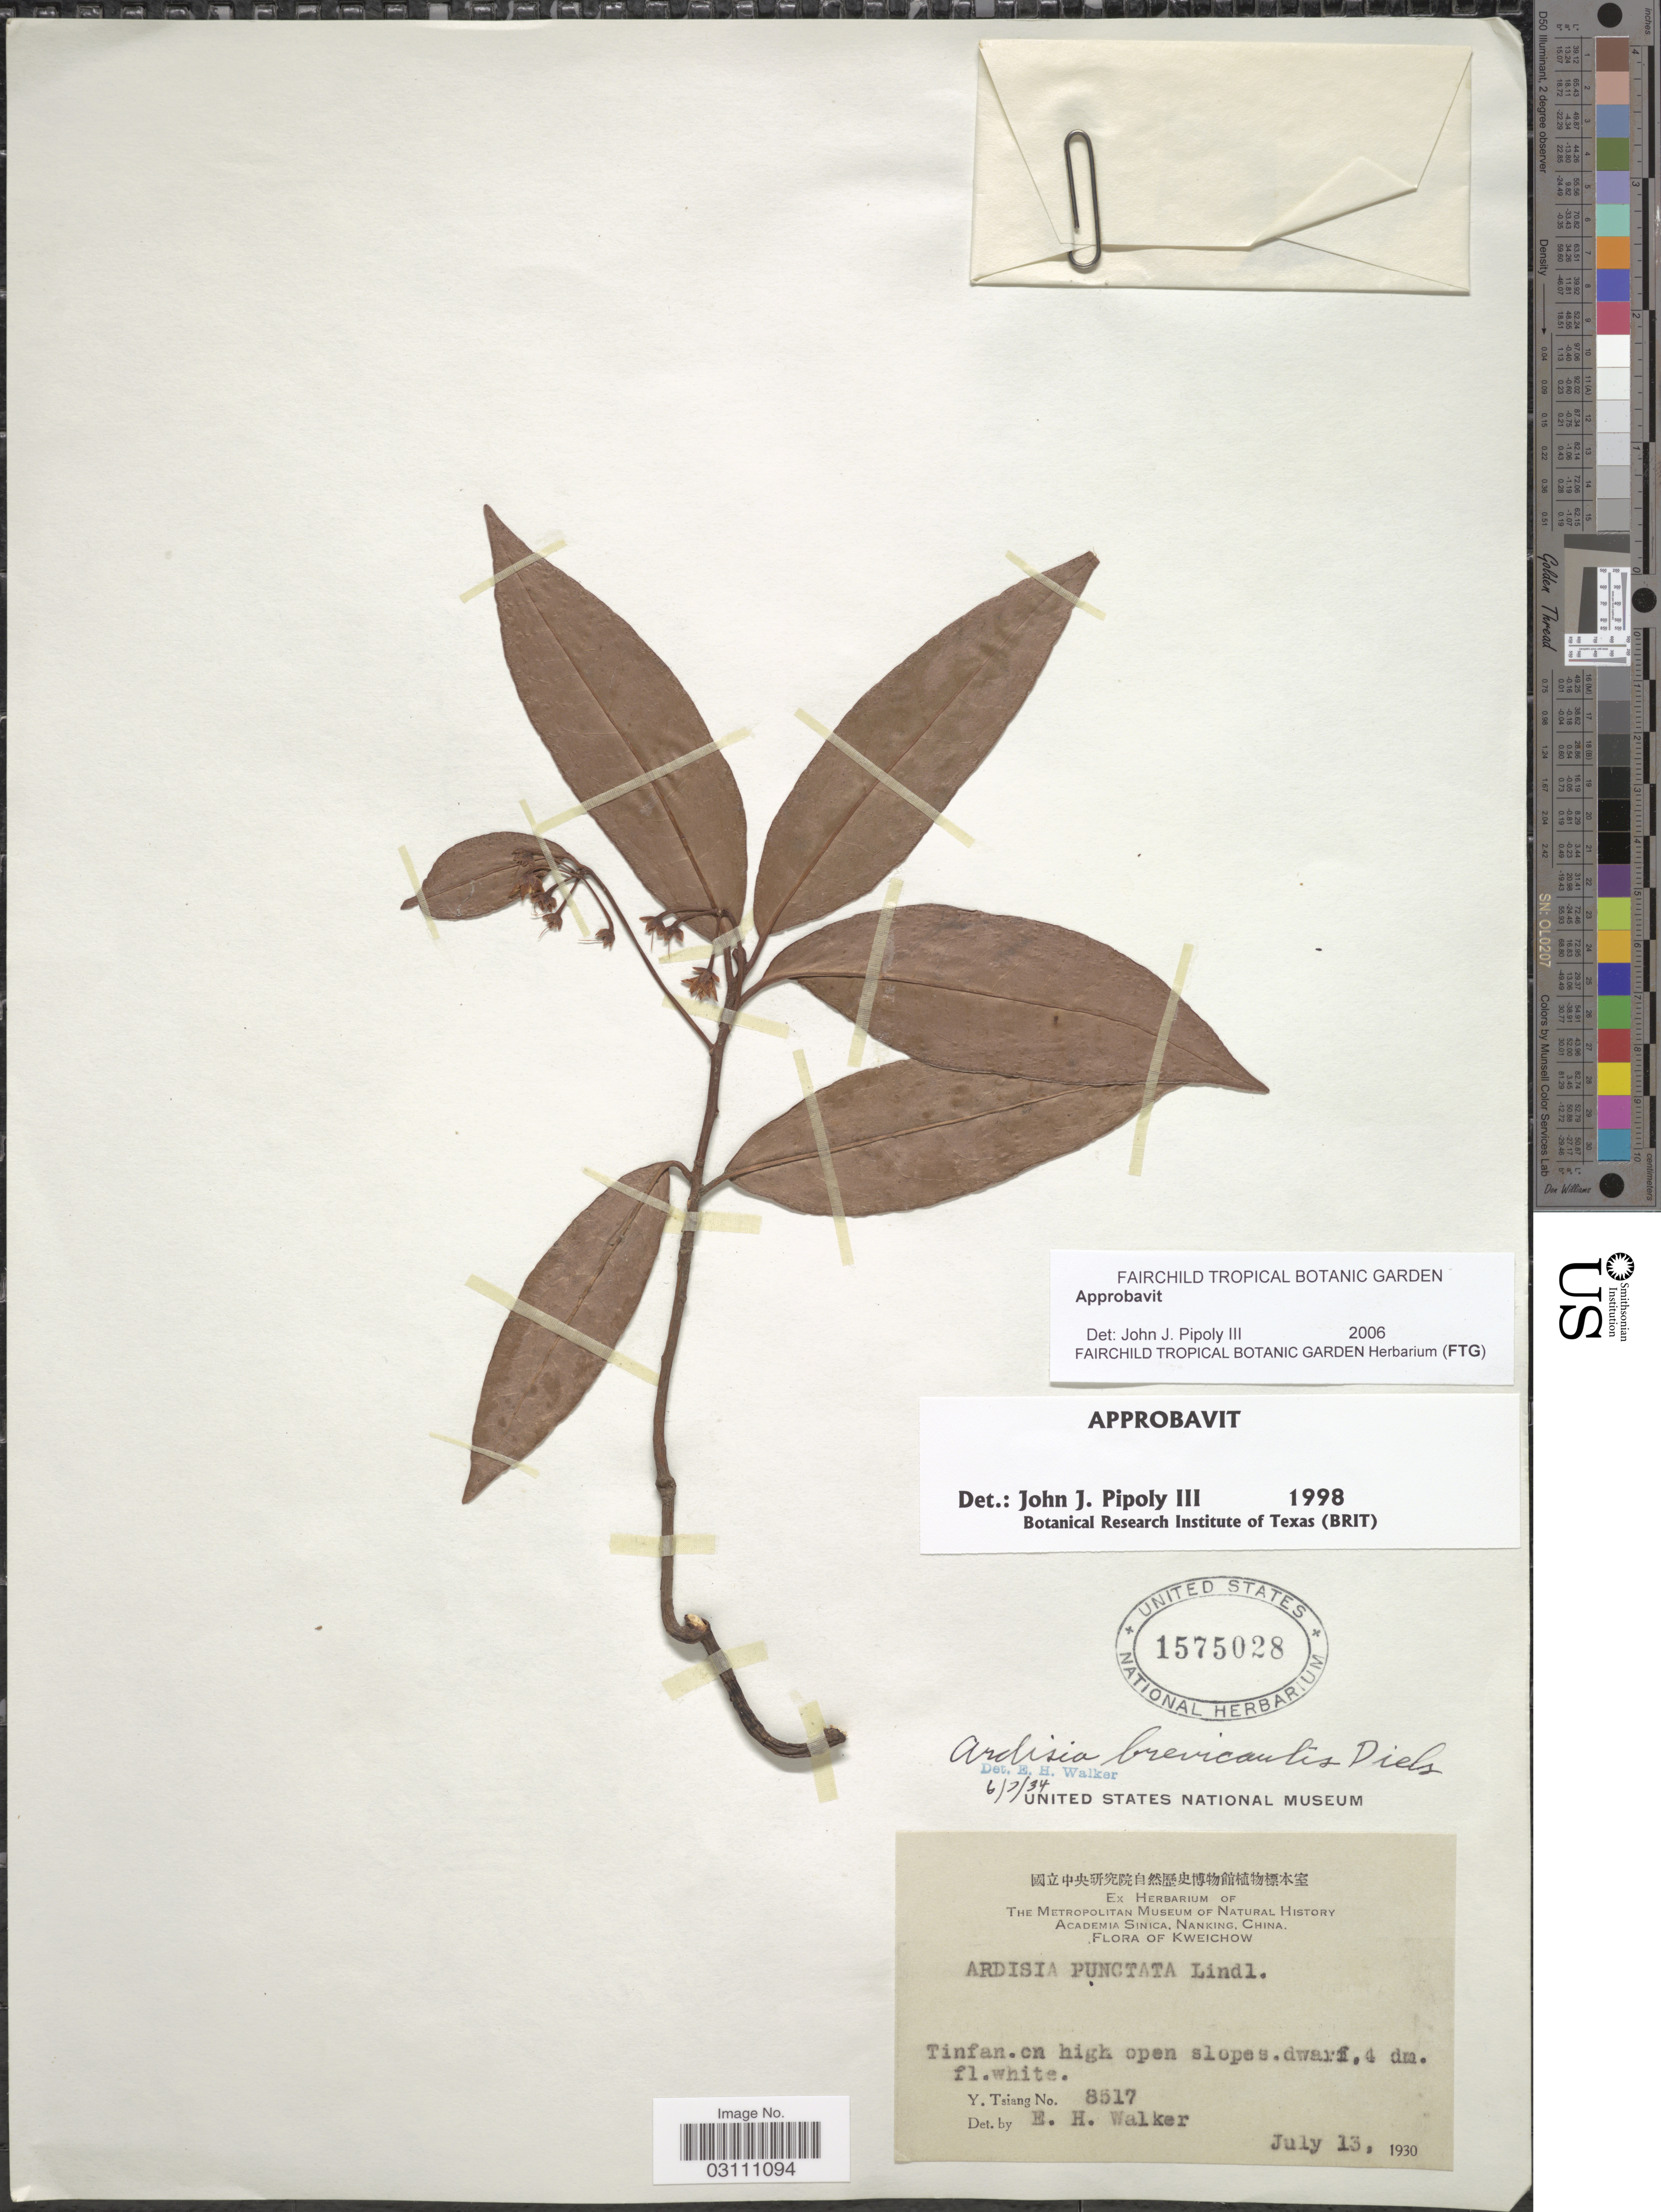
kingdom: Plantae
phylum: Tracheophyta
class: Magnoliopsida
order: Ericales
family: Primulaceae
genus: Ardisia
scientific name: Ardisia brevicaulis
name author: Diels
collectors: Y. Tsiang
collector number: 8517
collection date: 1930-07-13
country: China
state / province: Guizhou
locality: Kweichwo. Tinfan.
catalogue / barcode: US 1575028